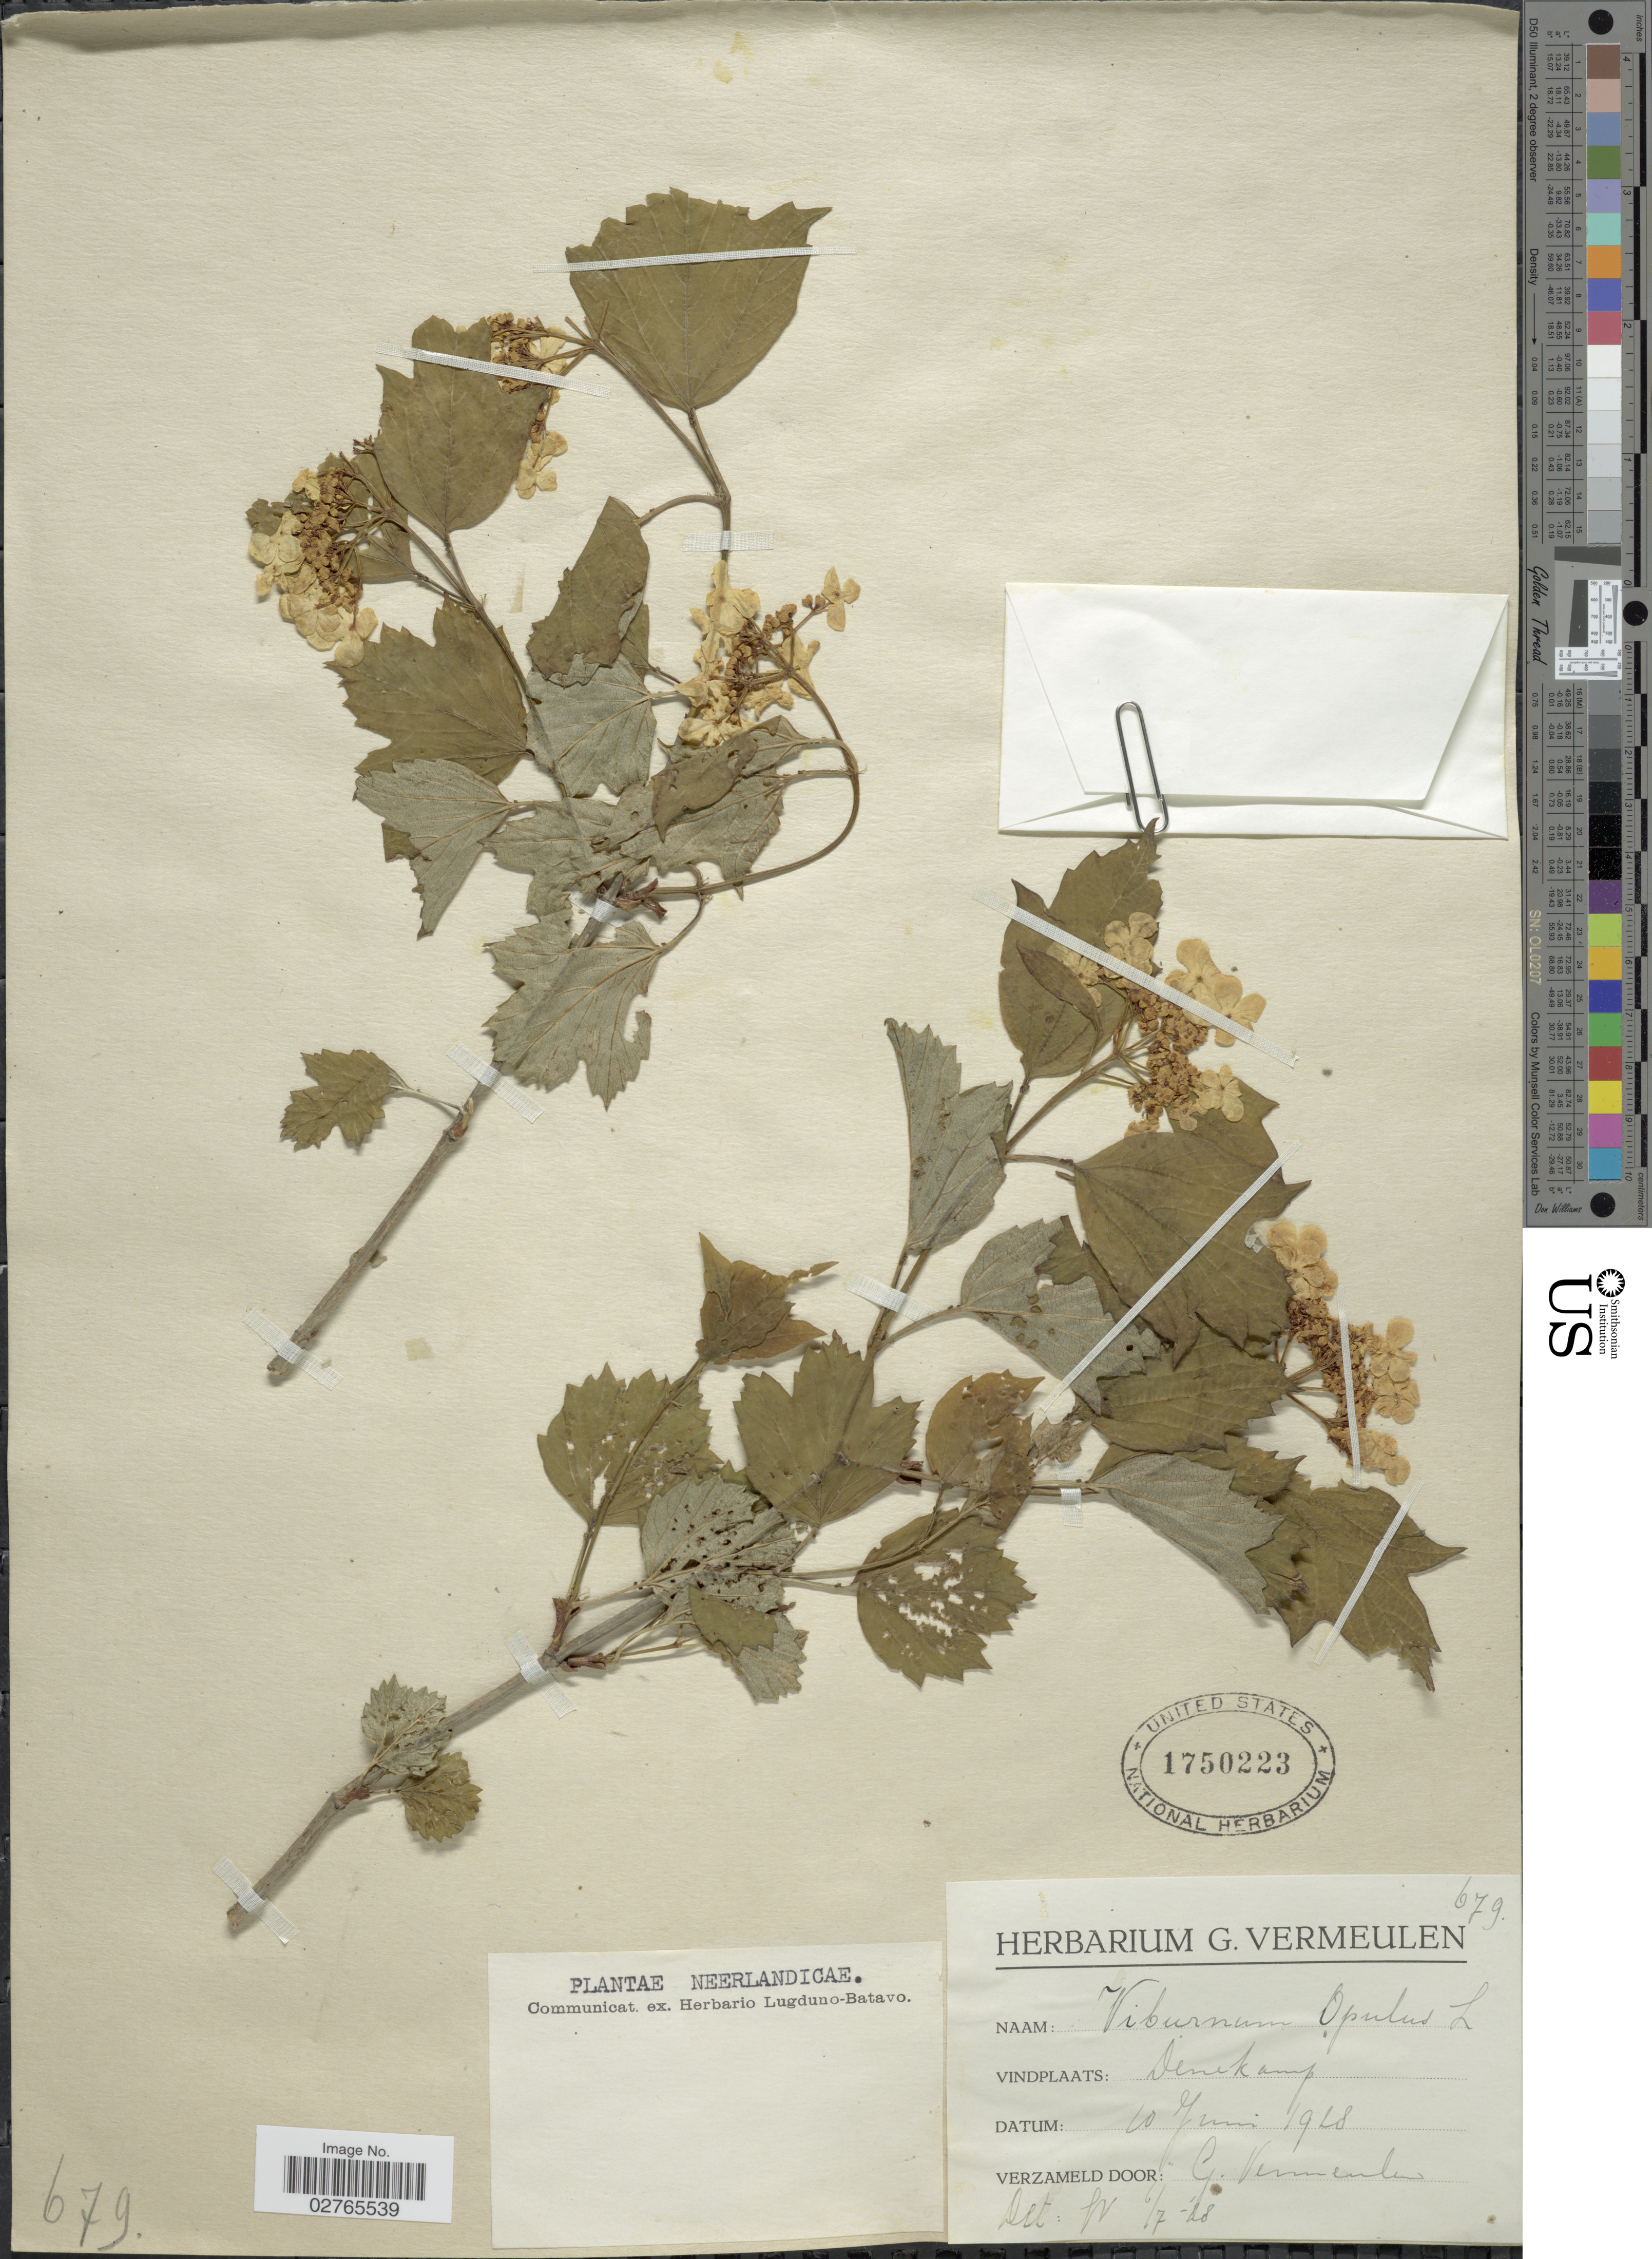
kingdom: Plantae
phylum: Tracheophyta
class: Magnoliopsida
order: Dipsacales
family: Viburnaceae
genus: Viburnum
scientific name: Viburnum opulus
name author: L.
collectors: G. Vermeulen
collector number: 679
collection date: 1928-06-10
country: Netherlands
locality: Neerlandicae. Denekamp.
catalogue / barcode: US 1750223